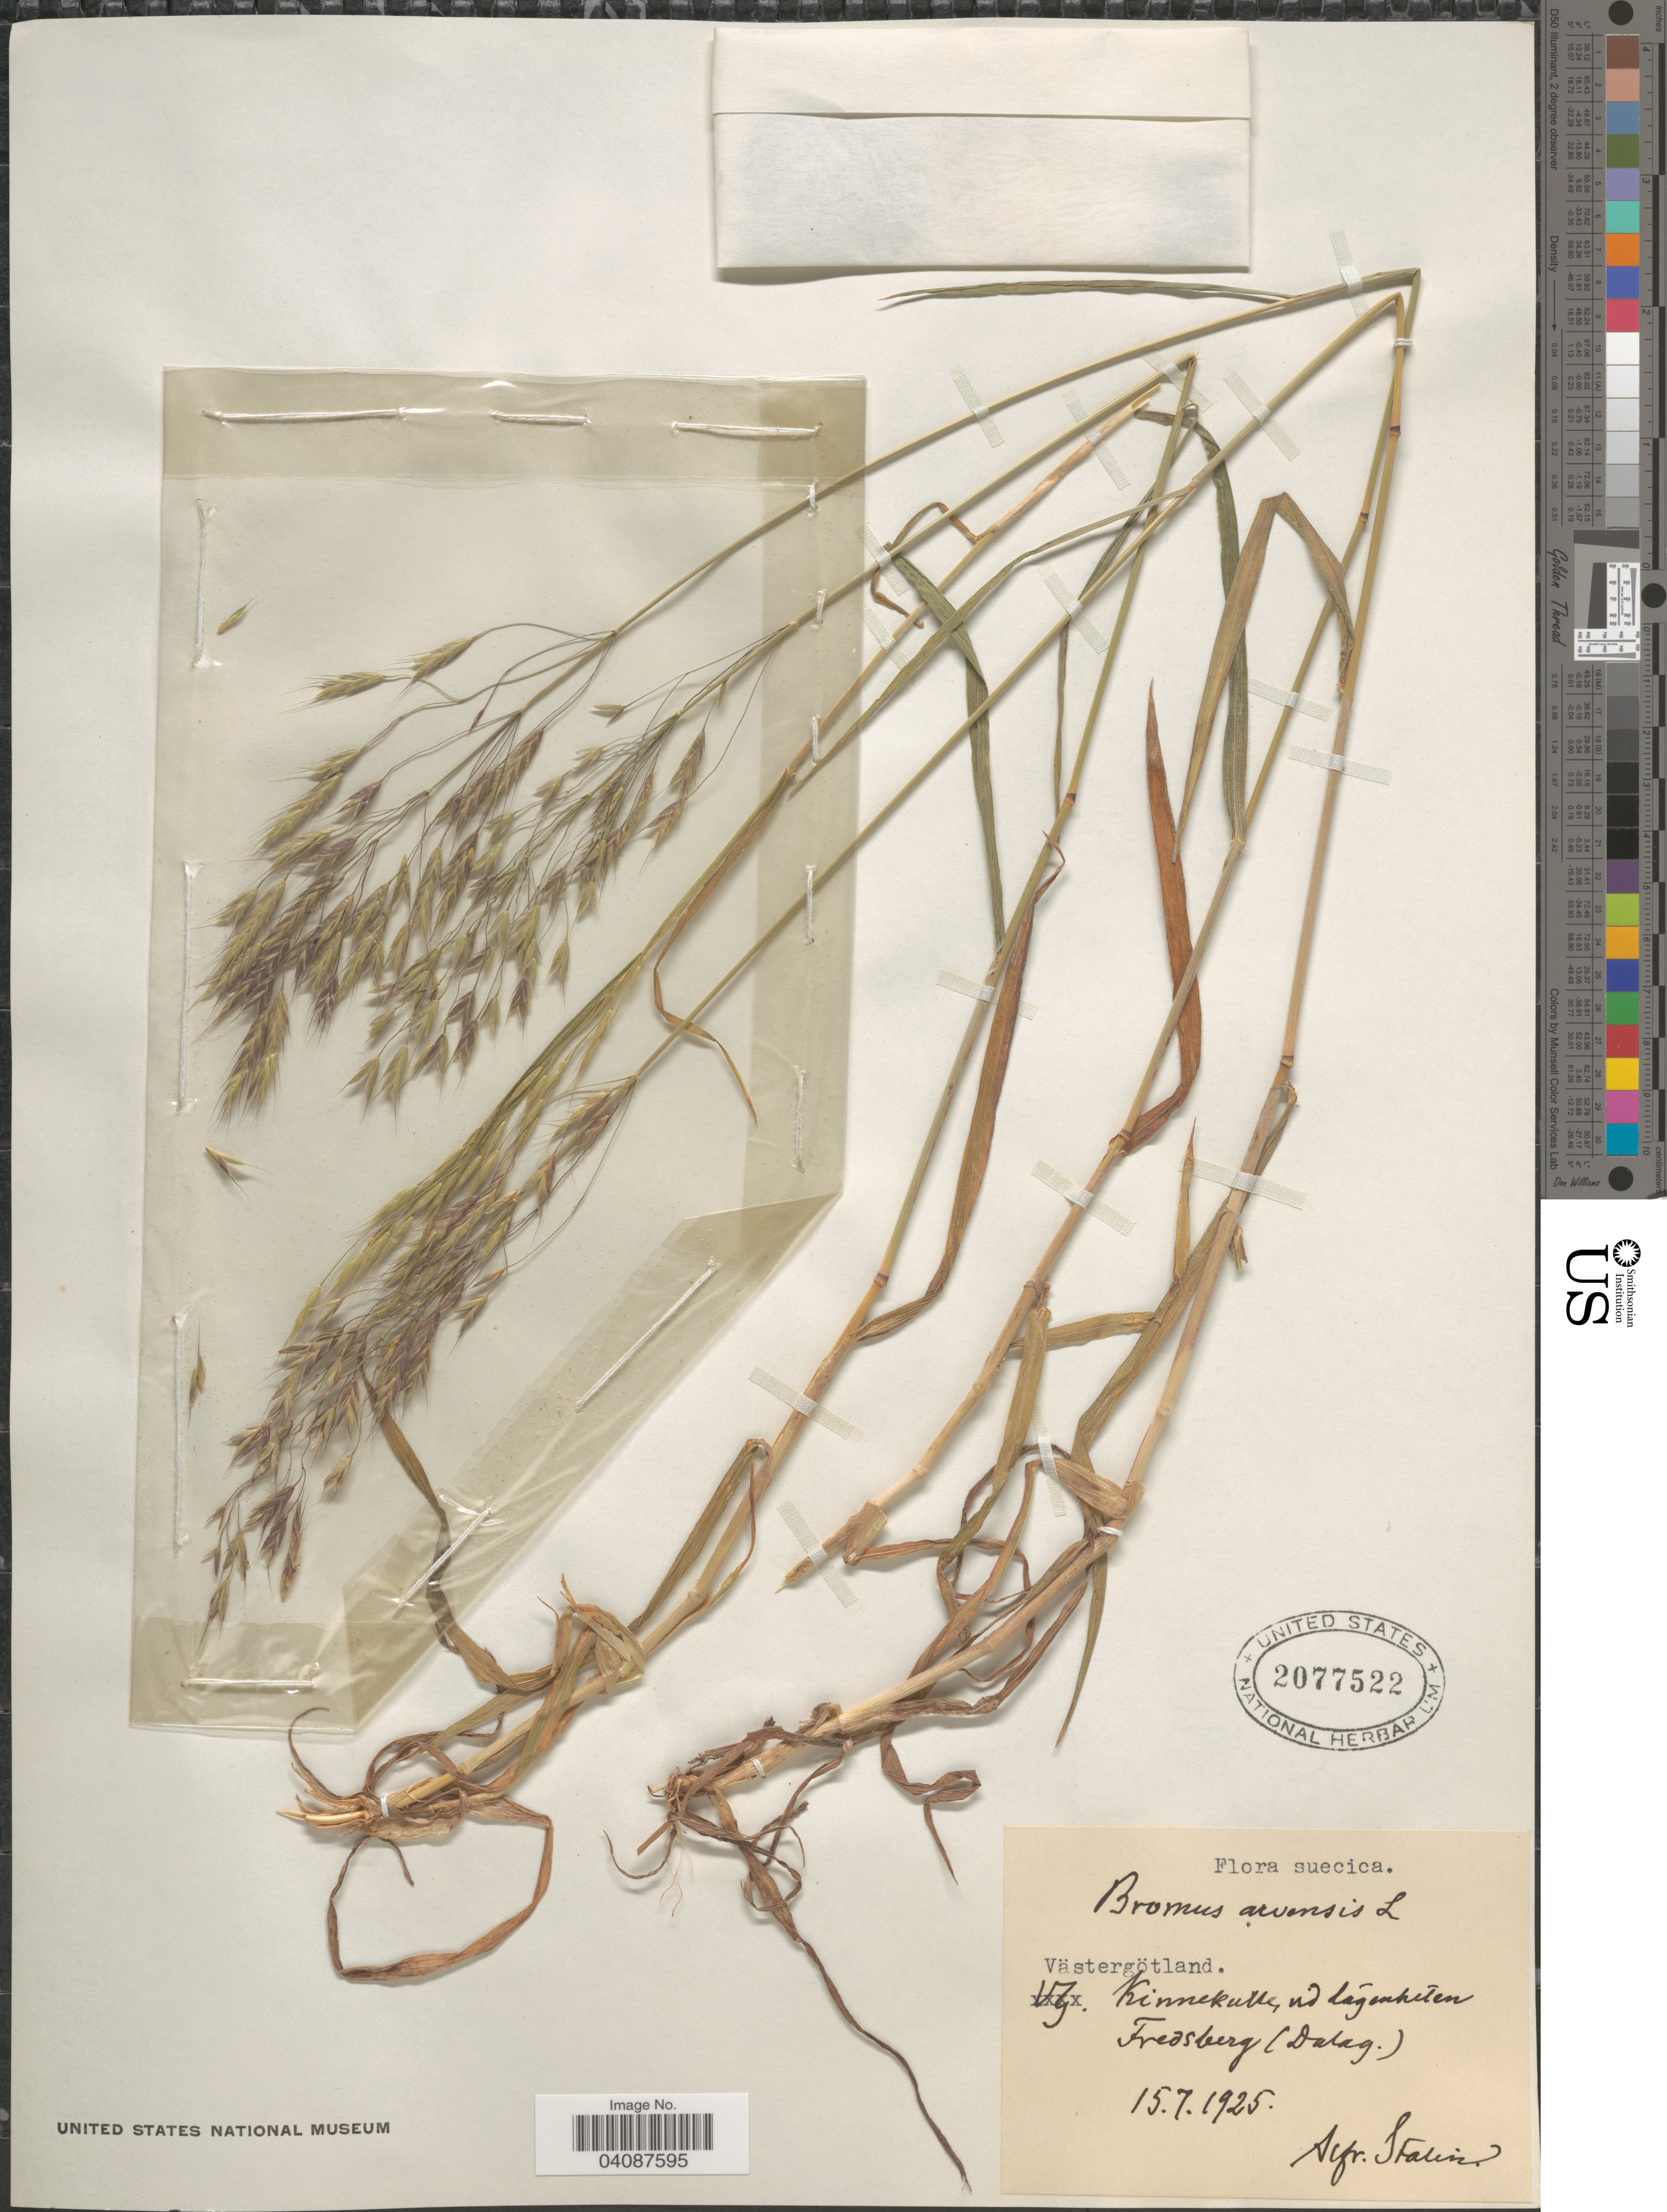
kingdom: Plantae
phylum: Tracheophyta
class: Liliopsida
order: Poales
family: Poaceae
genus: Bromus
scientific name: Bromus arvensis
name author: L.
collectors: A. Stalin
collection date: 1925-07-15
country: Sweden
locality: Suecica. Västergötland. Kinnekulle vid lágenhuten Fredsberg (Dalag.). [interpreted]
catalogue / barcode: US 2077522